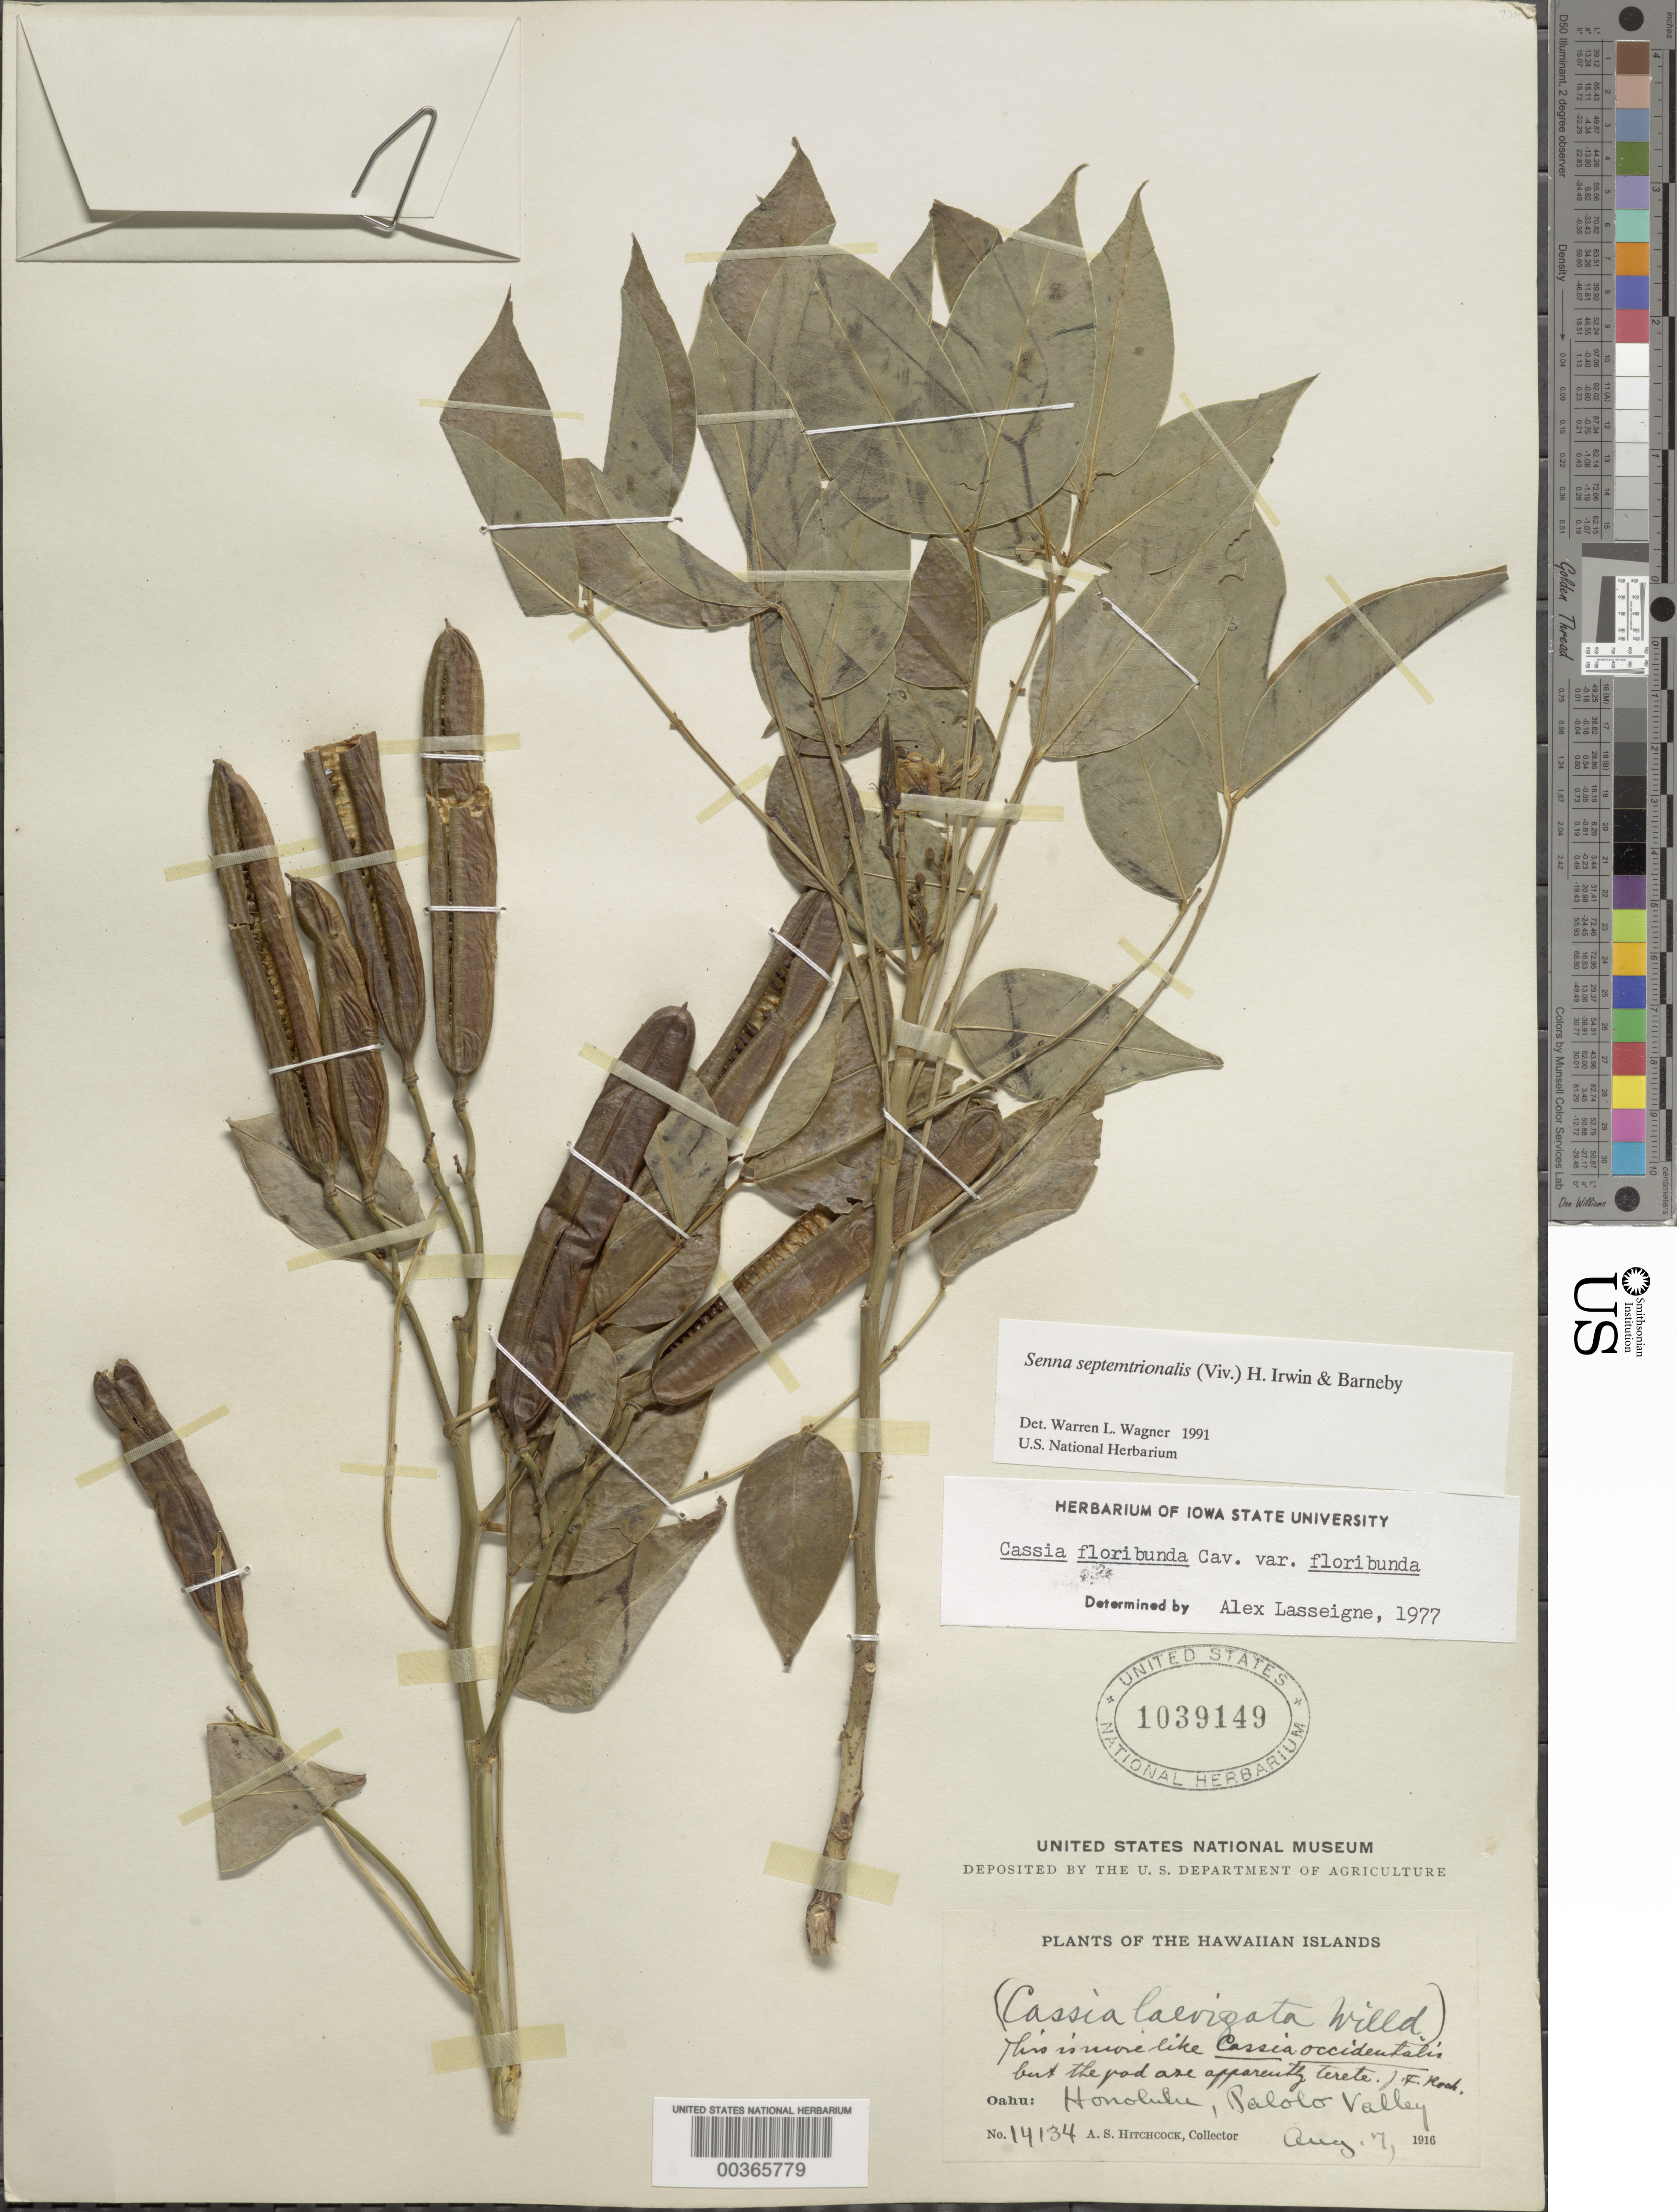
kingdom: Plantae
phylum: Tracheophyta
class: Magnoliopsida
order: Fabales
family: Fabaceae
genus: Senna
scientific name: Senna septemtrionalis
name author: (Viv.) H.S. Irwin & Barneby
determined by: Wagner, W. L., (BOT), Smithsonian Institution - National Museum of Natural History (UNITED STATES)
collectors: A. S. Hitchcock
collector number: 14134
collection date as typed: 07 Aug 1916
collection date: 1916-08-07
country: United States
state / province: Hawaii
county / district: Honolulu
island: Oahu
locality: Honolulu, palolo valley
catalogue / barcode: US 1039149